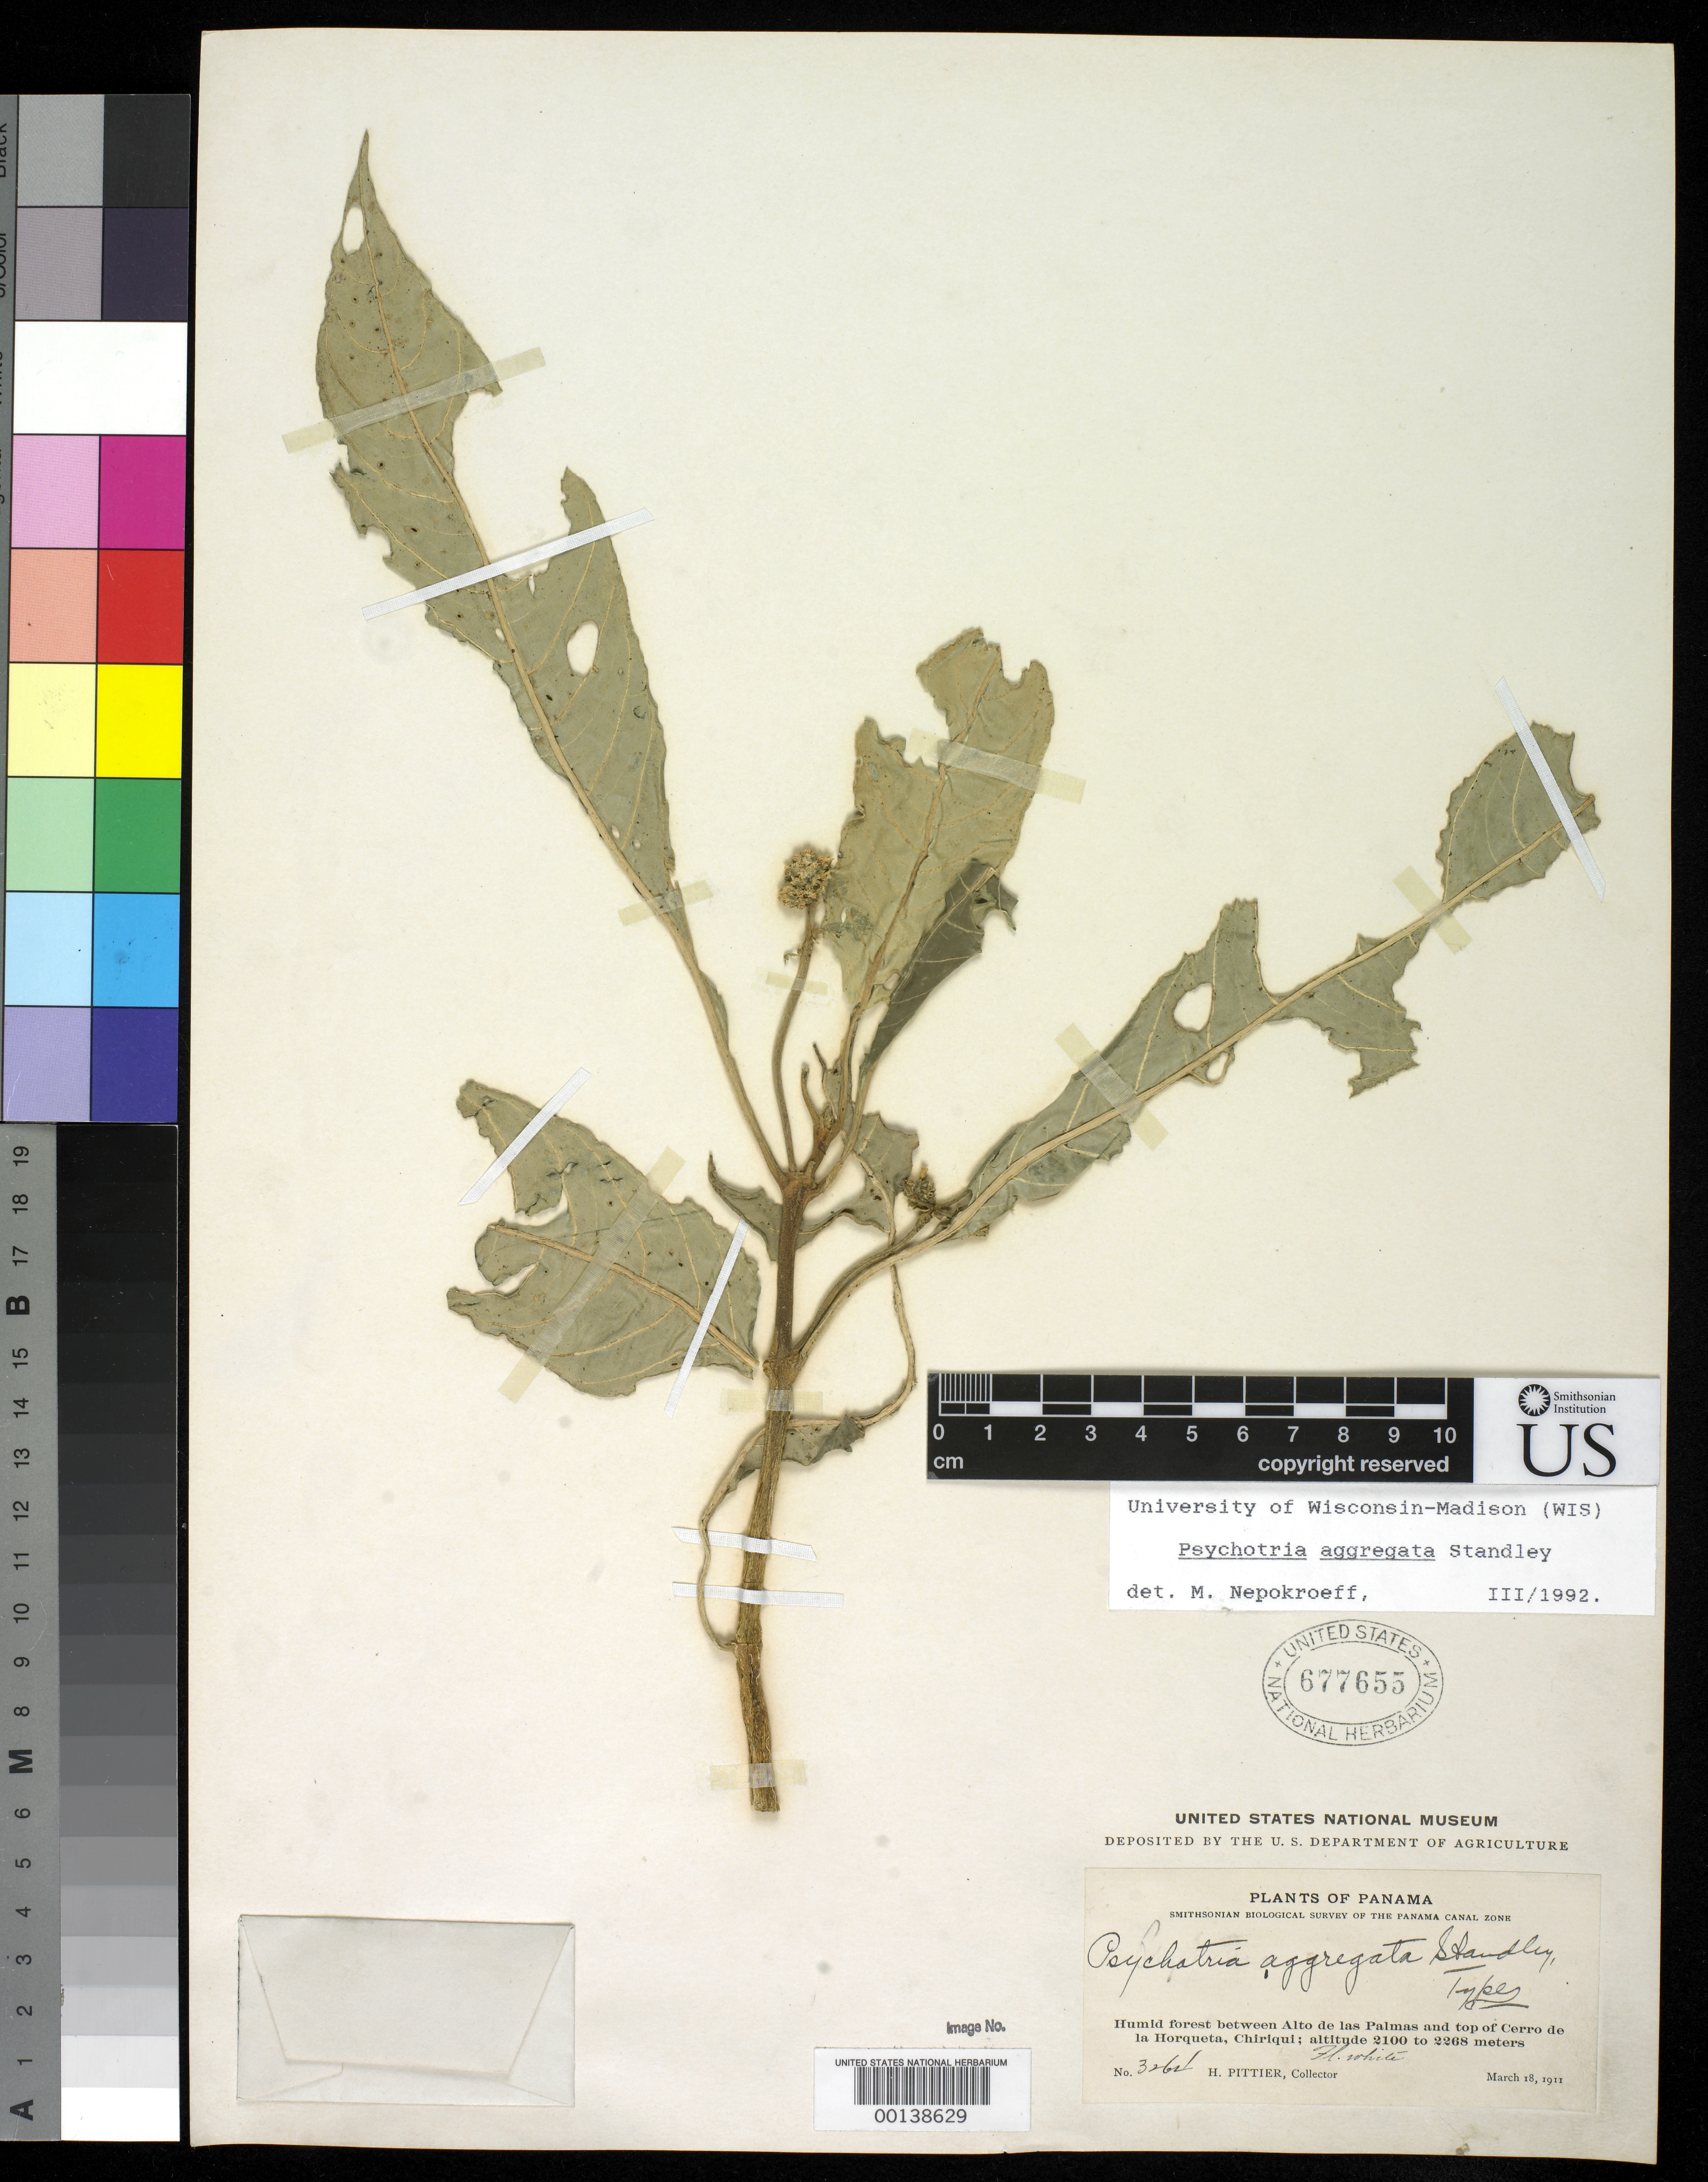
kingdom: Plantae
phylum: Tracheophyta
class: Magnoliopsida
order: Gentianales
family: Rubiaceae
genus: Psychotria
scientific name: Psychotria aggregata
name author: Standl.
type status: Holotype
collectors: H. F. Pittier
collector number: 3264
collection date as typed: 18 Mar 1911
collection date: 1911-03-18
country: Panama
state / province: Chiriquí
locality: Between Alto de los Palmas and top of Cerro de La Horqueta.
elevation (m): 2100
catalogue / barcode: US 677655